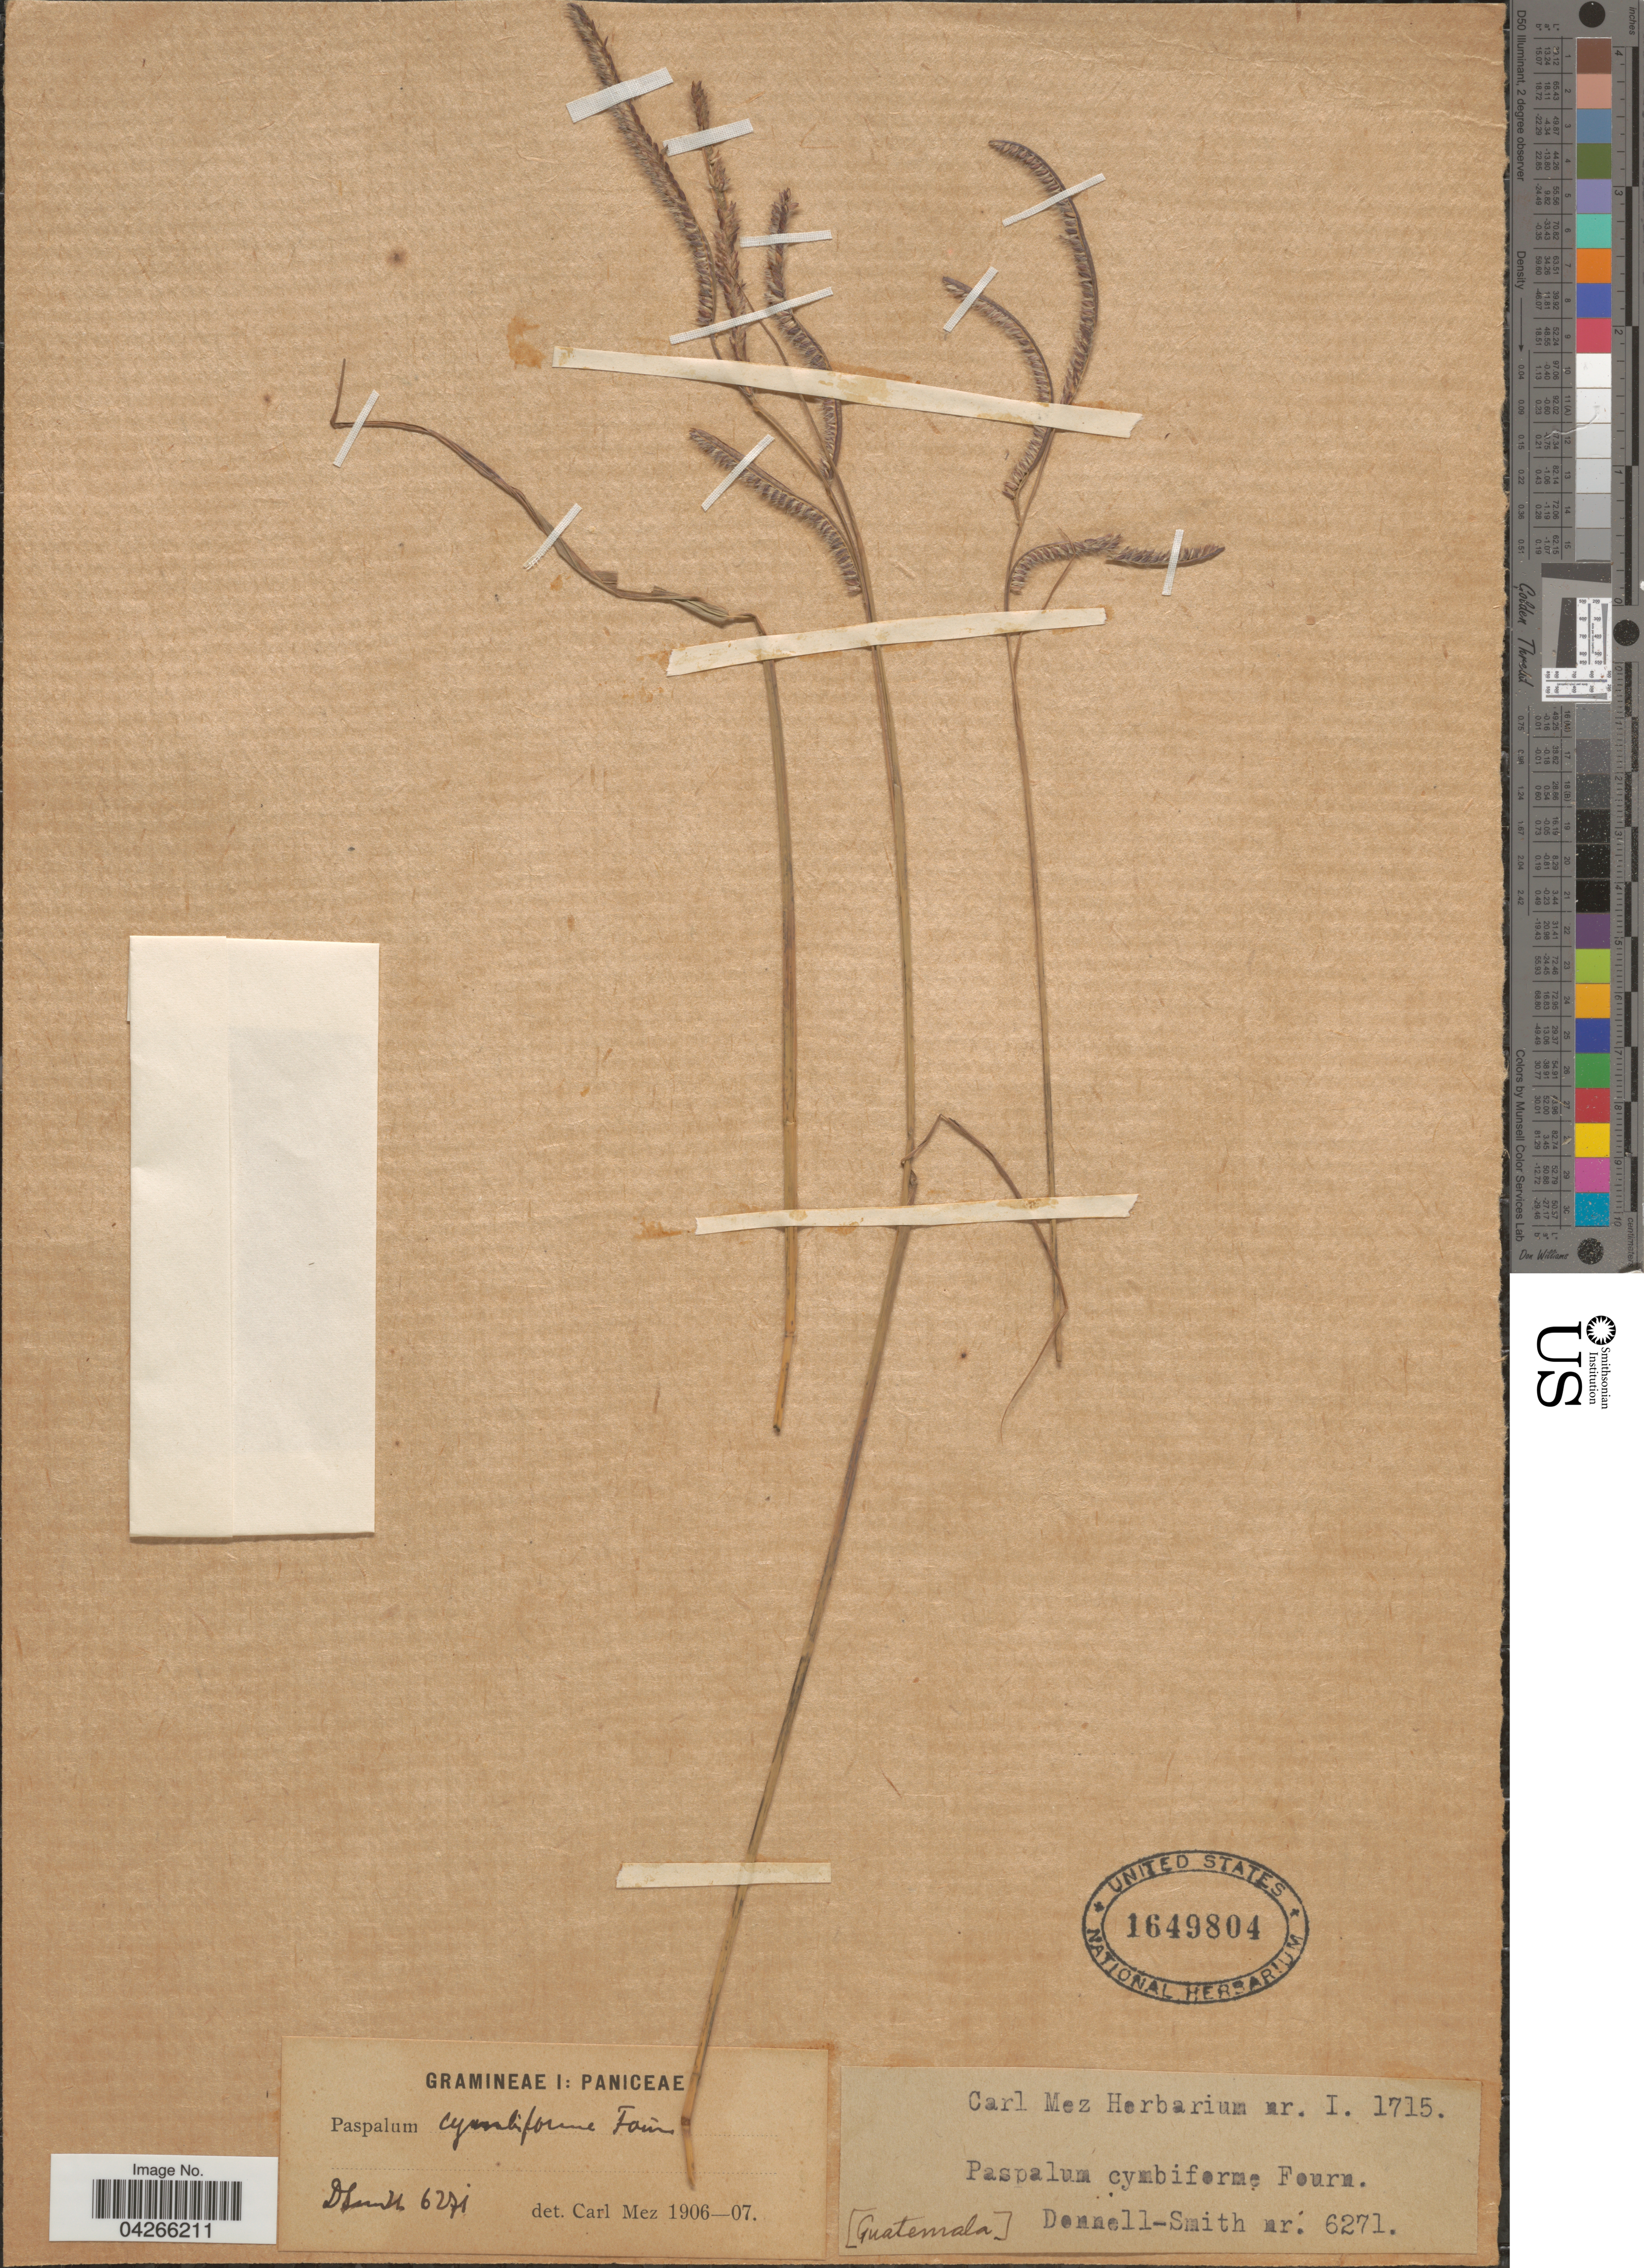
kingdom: Plantae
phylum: Tracheophyta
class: Liliopsida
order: Poales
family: Poaceae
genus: Paspalum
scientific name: Paspalum cymbiforme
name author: E. Fourn.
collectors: J. Donnell Smith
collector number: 6271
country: Guatemala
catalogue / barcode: US 1649804